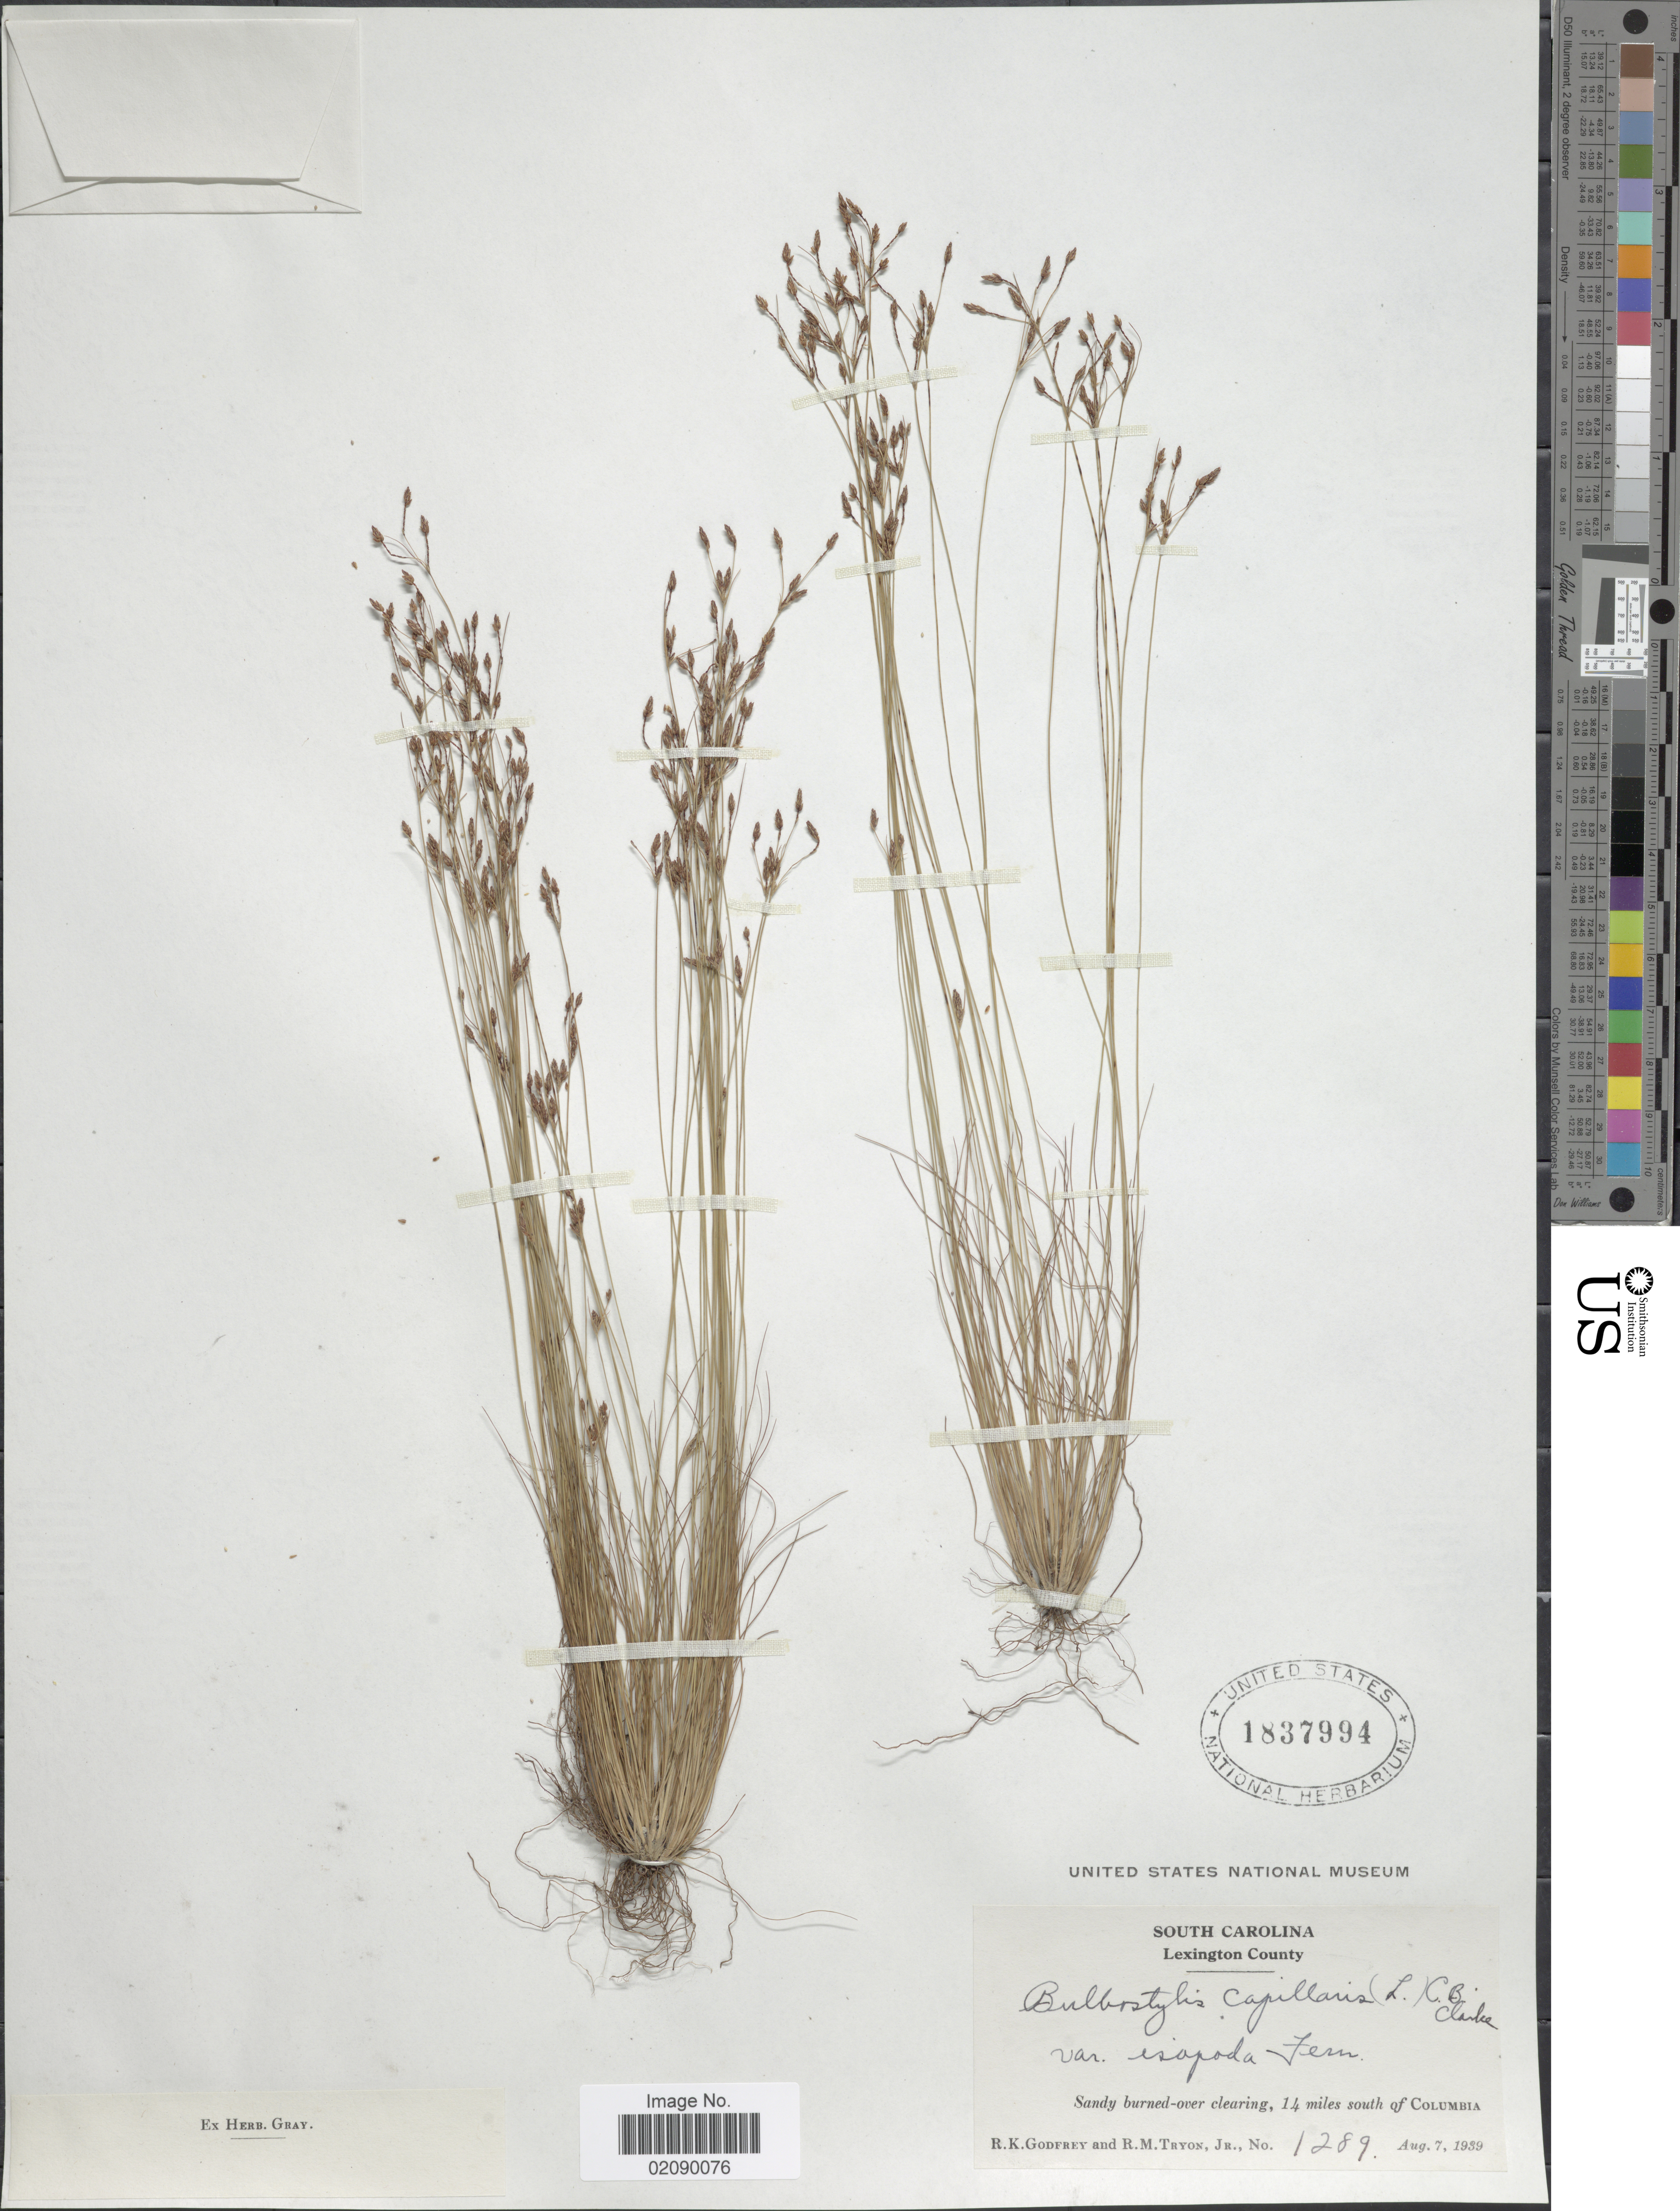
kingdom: Plantae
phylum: Tracheophyta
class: Liliopsida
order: Poales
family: Cyperaceae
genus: Bulbostylis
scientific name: Bulbostylis capillaris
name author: (L.) Kunth ex C.B. Clarke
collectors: R. K. Godfrey & R. M. Tryon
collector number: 1289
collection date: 1939-08-07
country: United States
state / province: South Carolina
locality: Lexington County, Sand burned-over clearing, 14 miles south of Columbia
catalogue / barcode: US 1837994